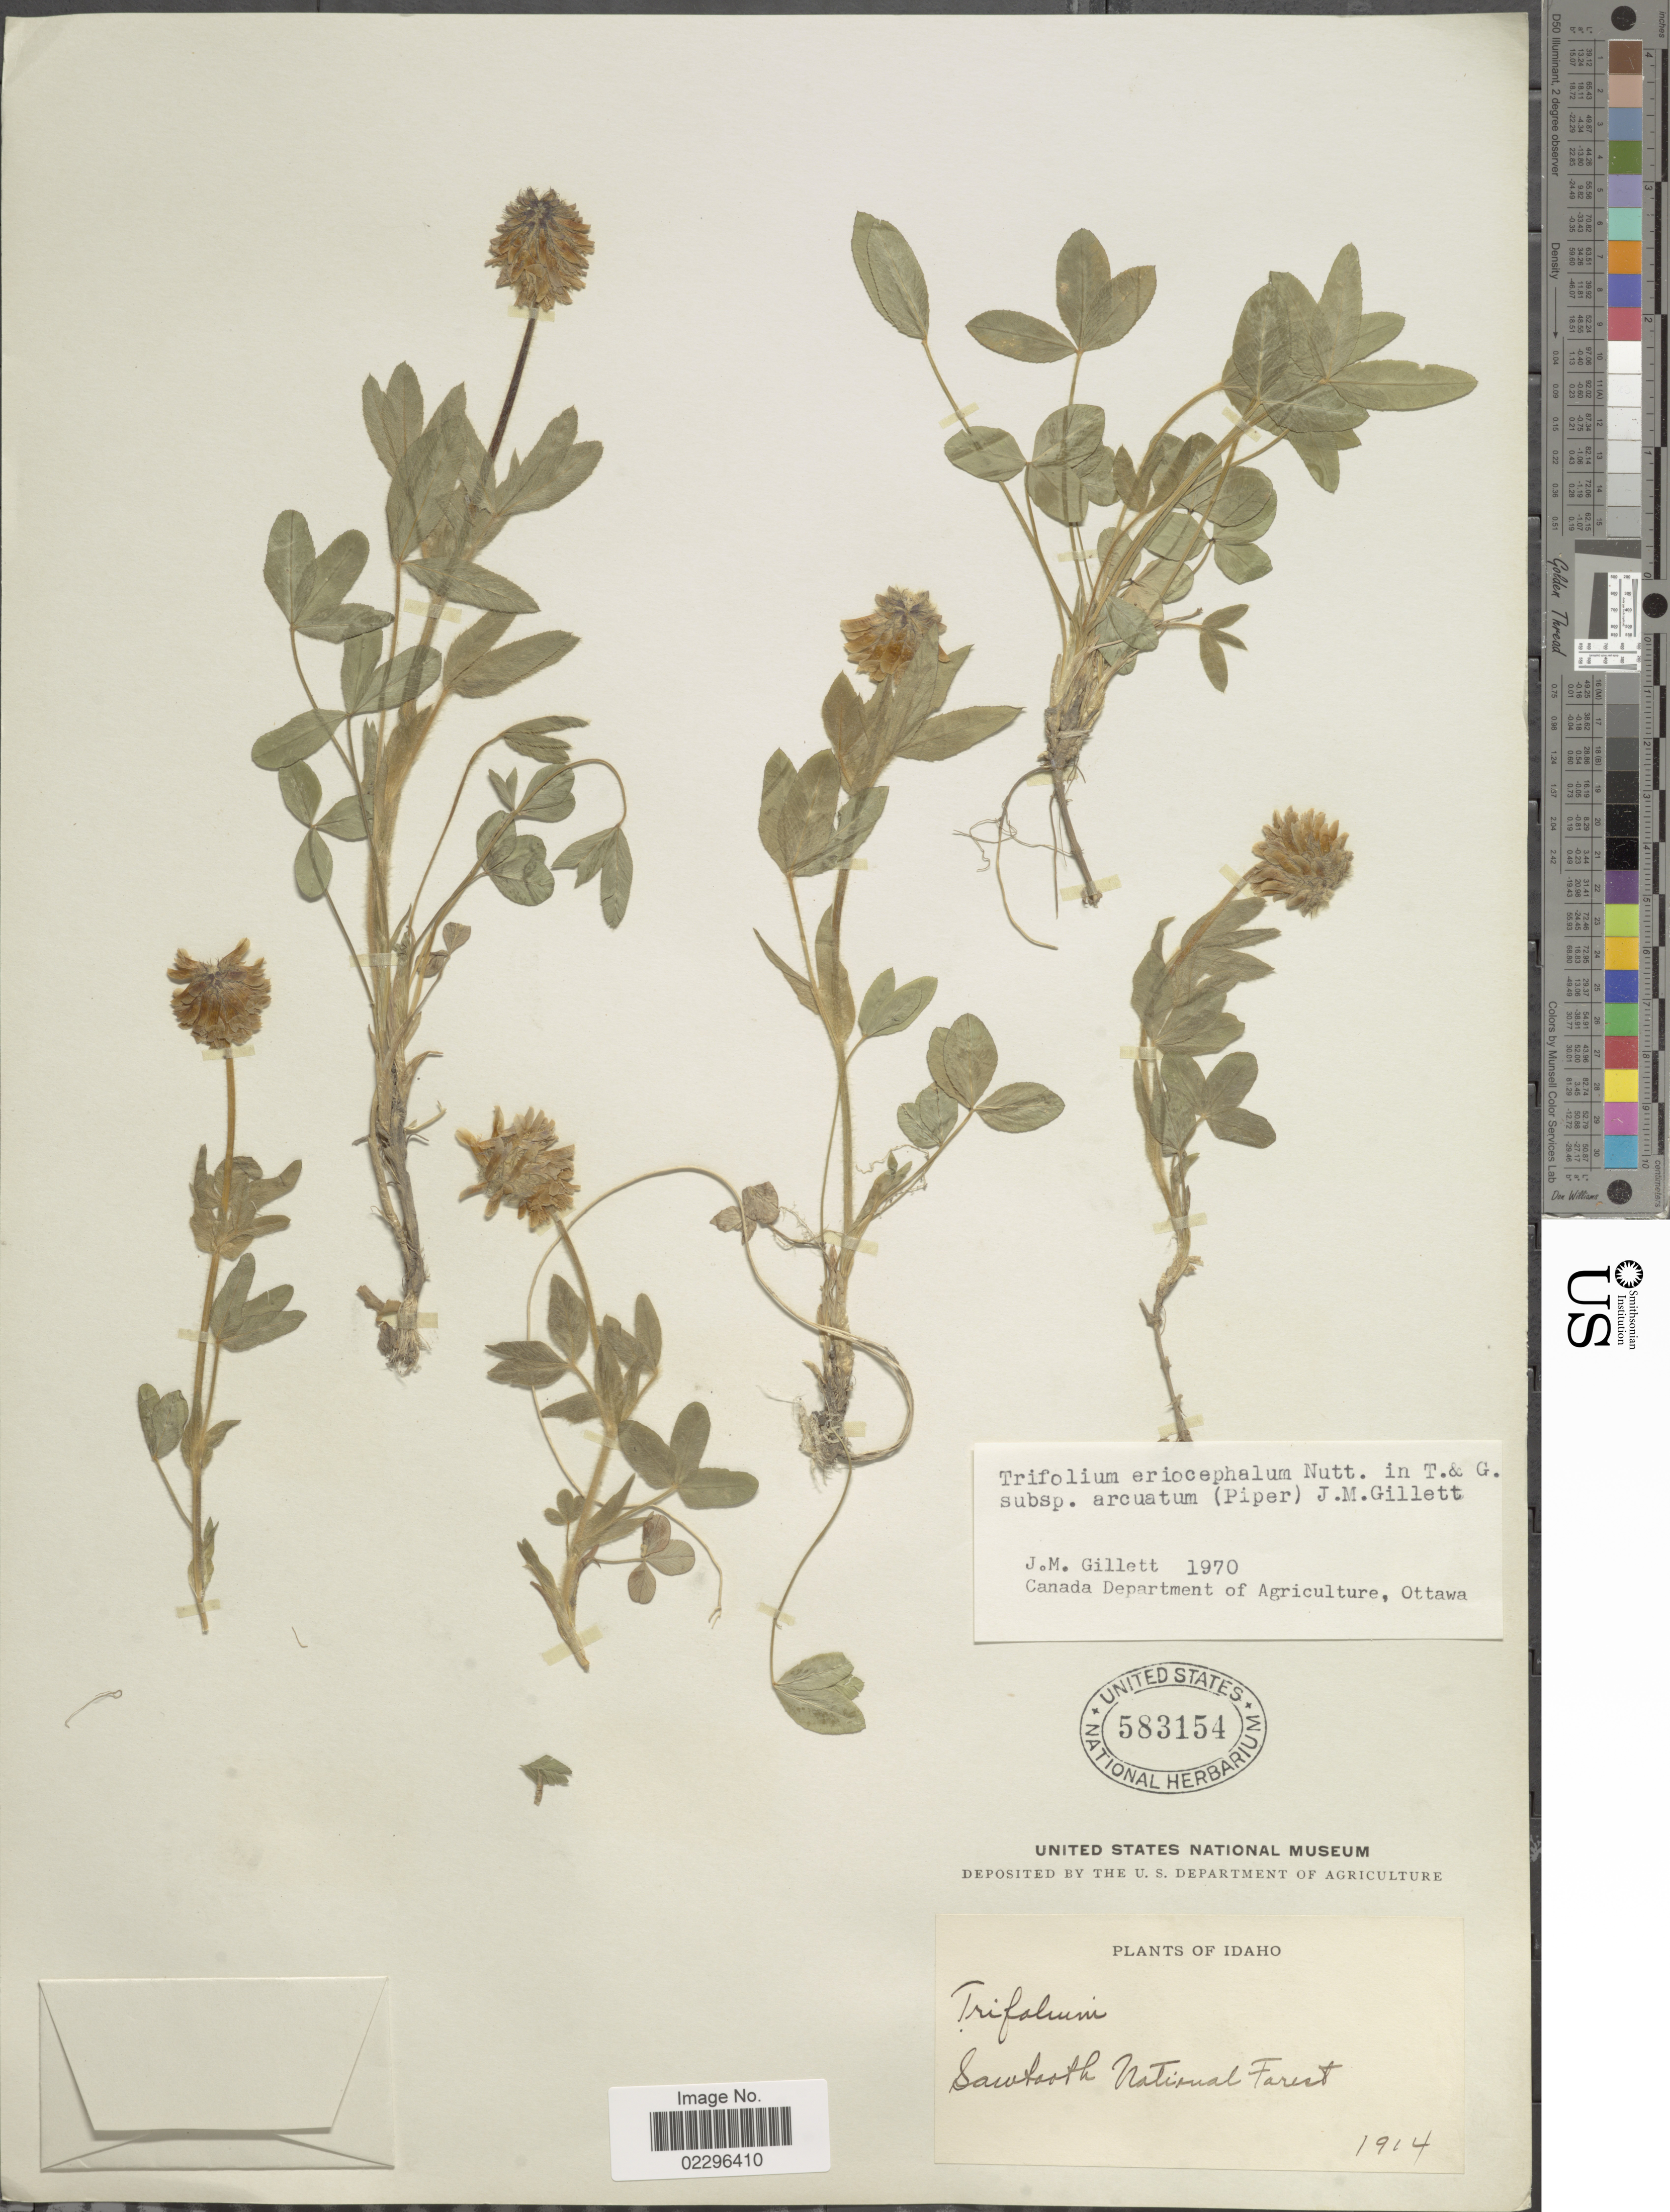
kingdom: Plantae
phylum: Tracheophyta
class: Magnoliopsida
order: Fabales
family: Fabaceae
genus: Trifolium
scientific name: Trifolium eriocephalum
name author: Nutt.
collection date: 1914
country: United States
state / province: Idaho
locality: Sawtooth National Forest.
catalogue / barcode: US 583154